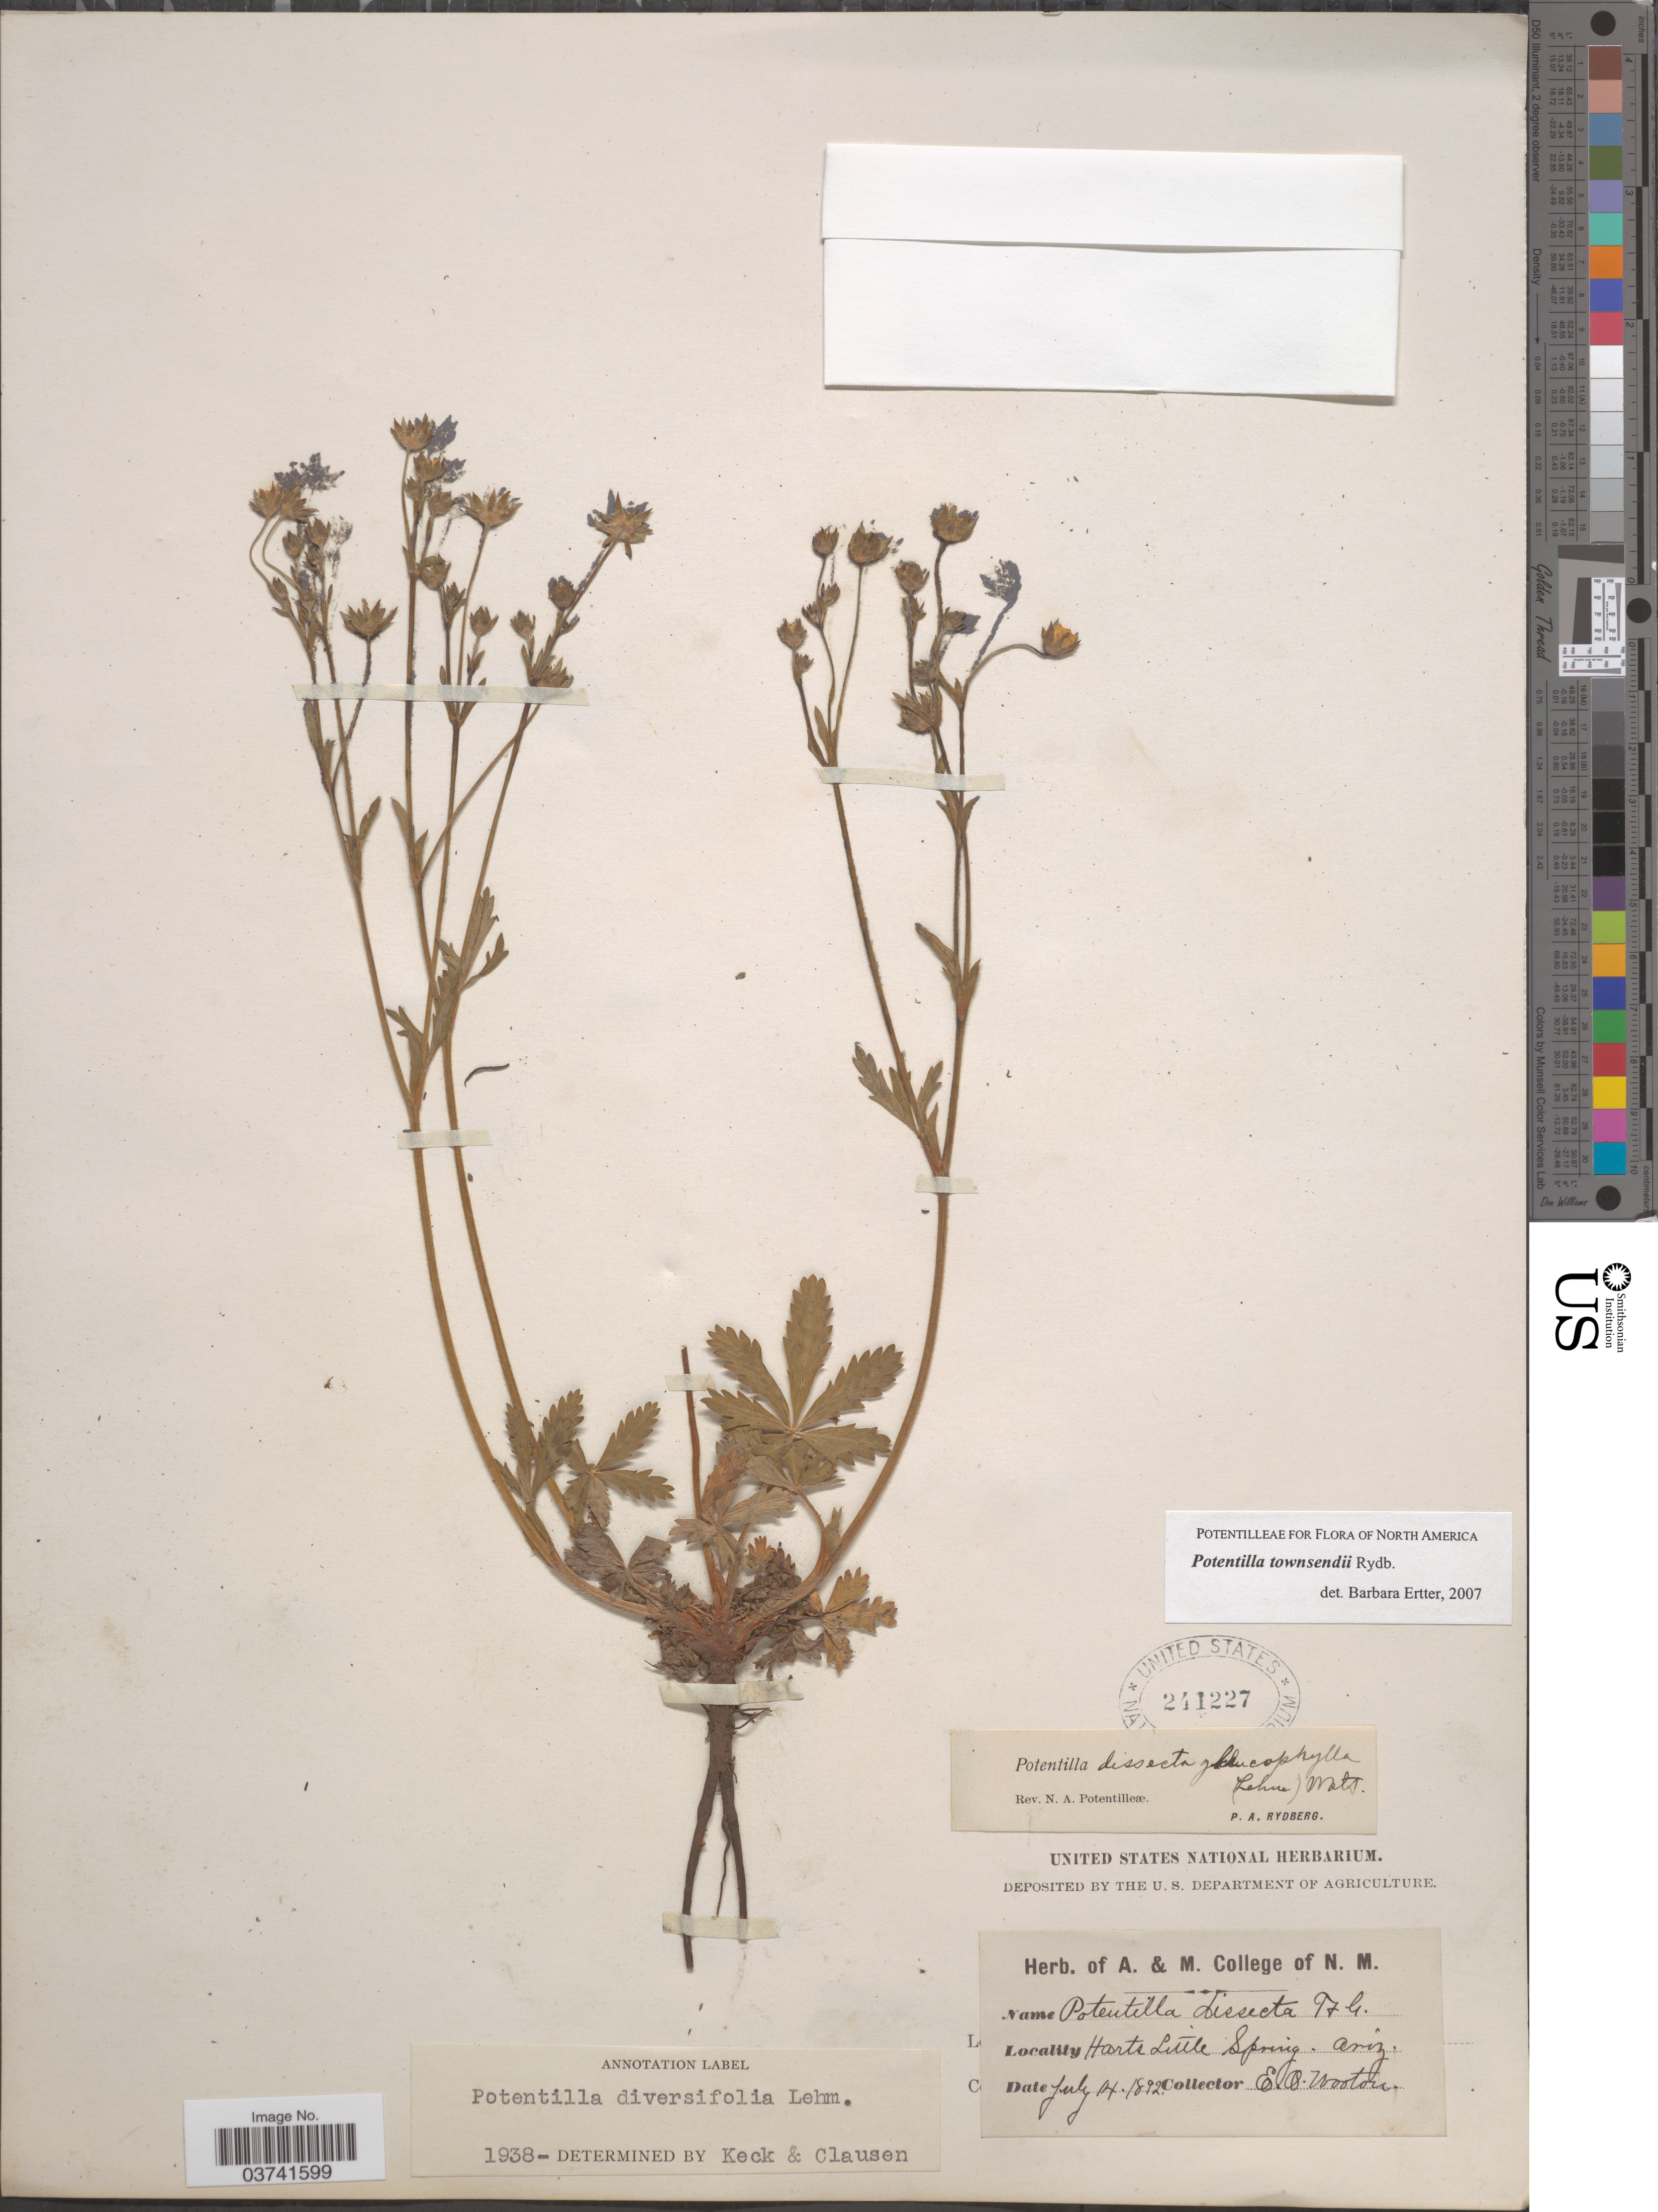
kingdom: Plantae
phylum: Tracheophyta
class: Magnoliopsida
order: Rosales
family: Rosaceae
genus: Potentilla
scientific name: Potentilla townsendii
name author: Rydb.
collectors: E. O. Wooton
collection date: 1892-07-14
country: United States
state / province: Arizona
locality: Harts Little Spring.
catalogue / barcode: US 241227